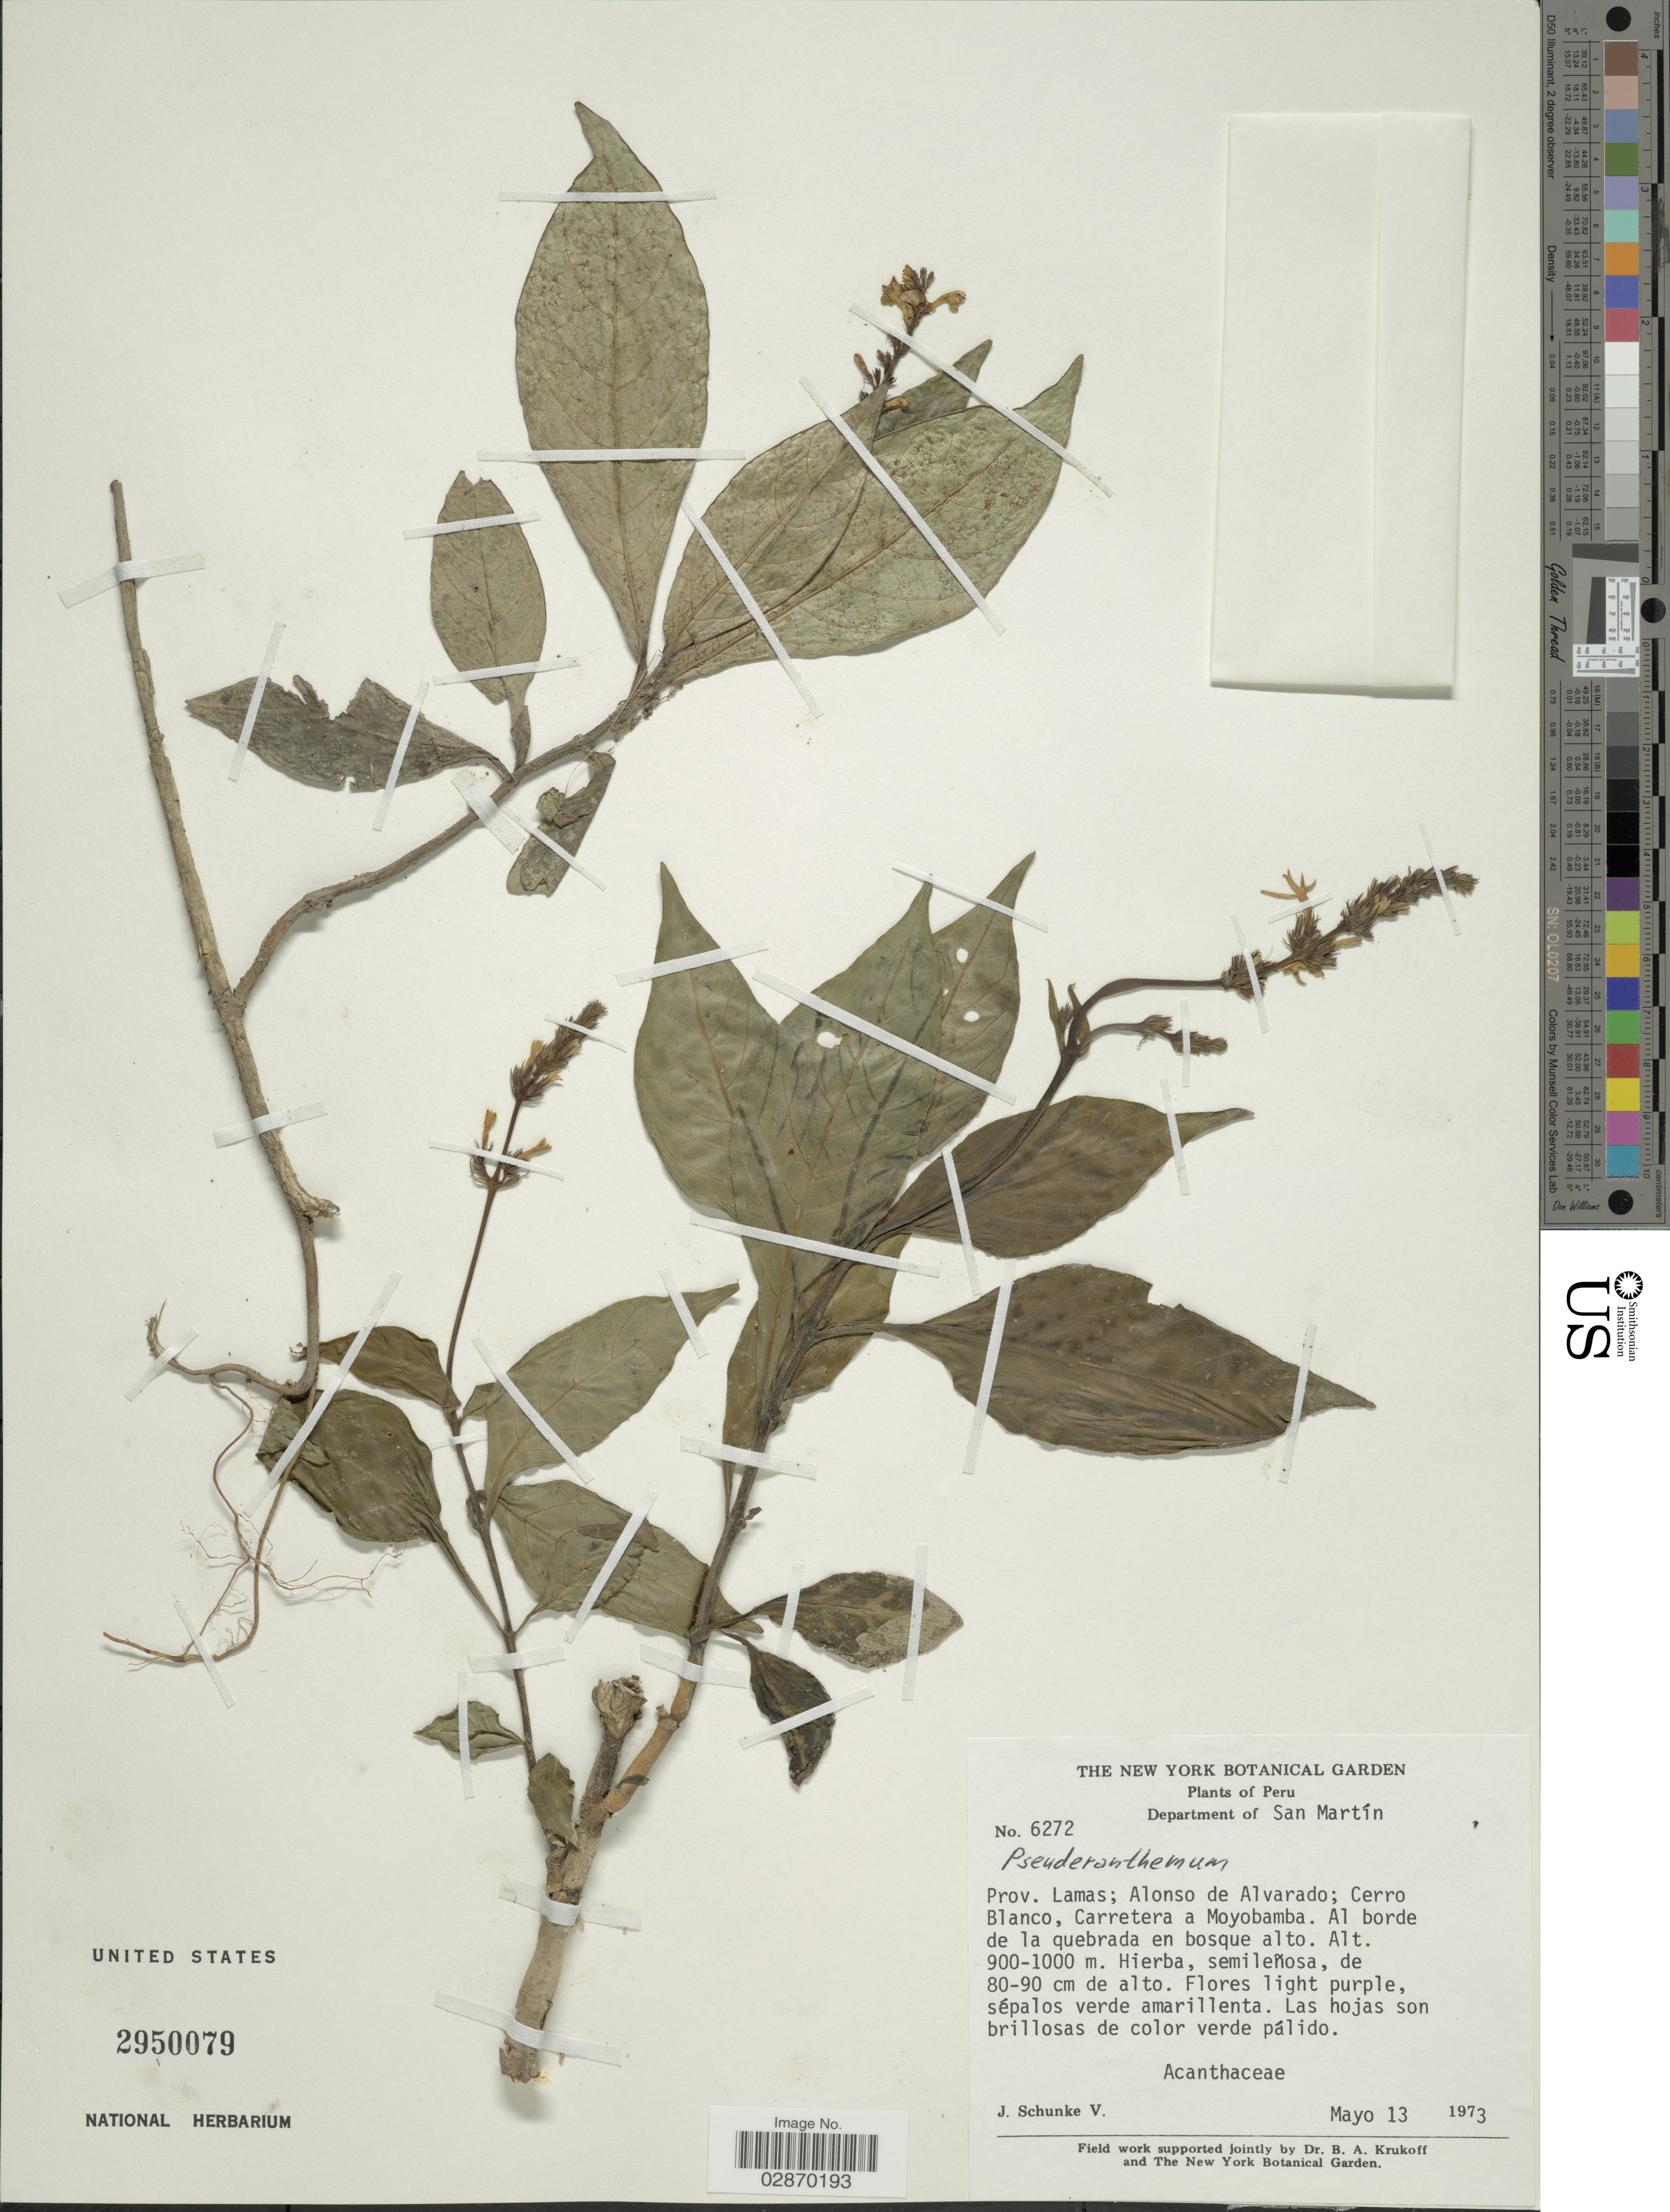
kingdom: Plantae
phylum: Tracheophyta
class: Magnoliopsida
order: Lamiales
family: Acanthaceae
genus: Pseuderanthemum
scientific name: Pseuderanthemum sp.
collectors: J. Schunke Vigo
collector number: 6272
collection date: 1973-05-13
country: Peru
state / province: San Martín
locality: Department of San Martín. Prov. Lamas; Alonso de Alvarado; Cerro Blanco, Carretera a Moyobamba.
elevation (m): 900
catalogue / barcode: US 2950079